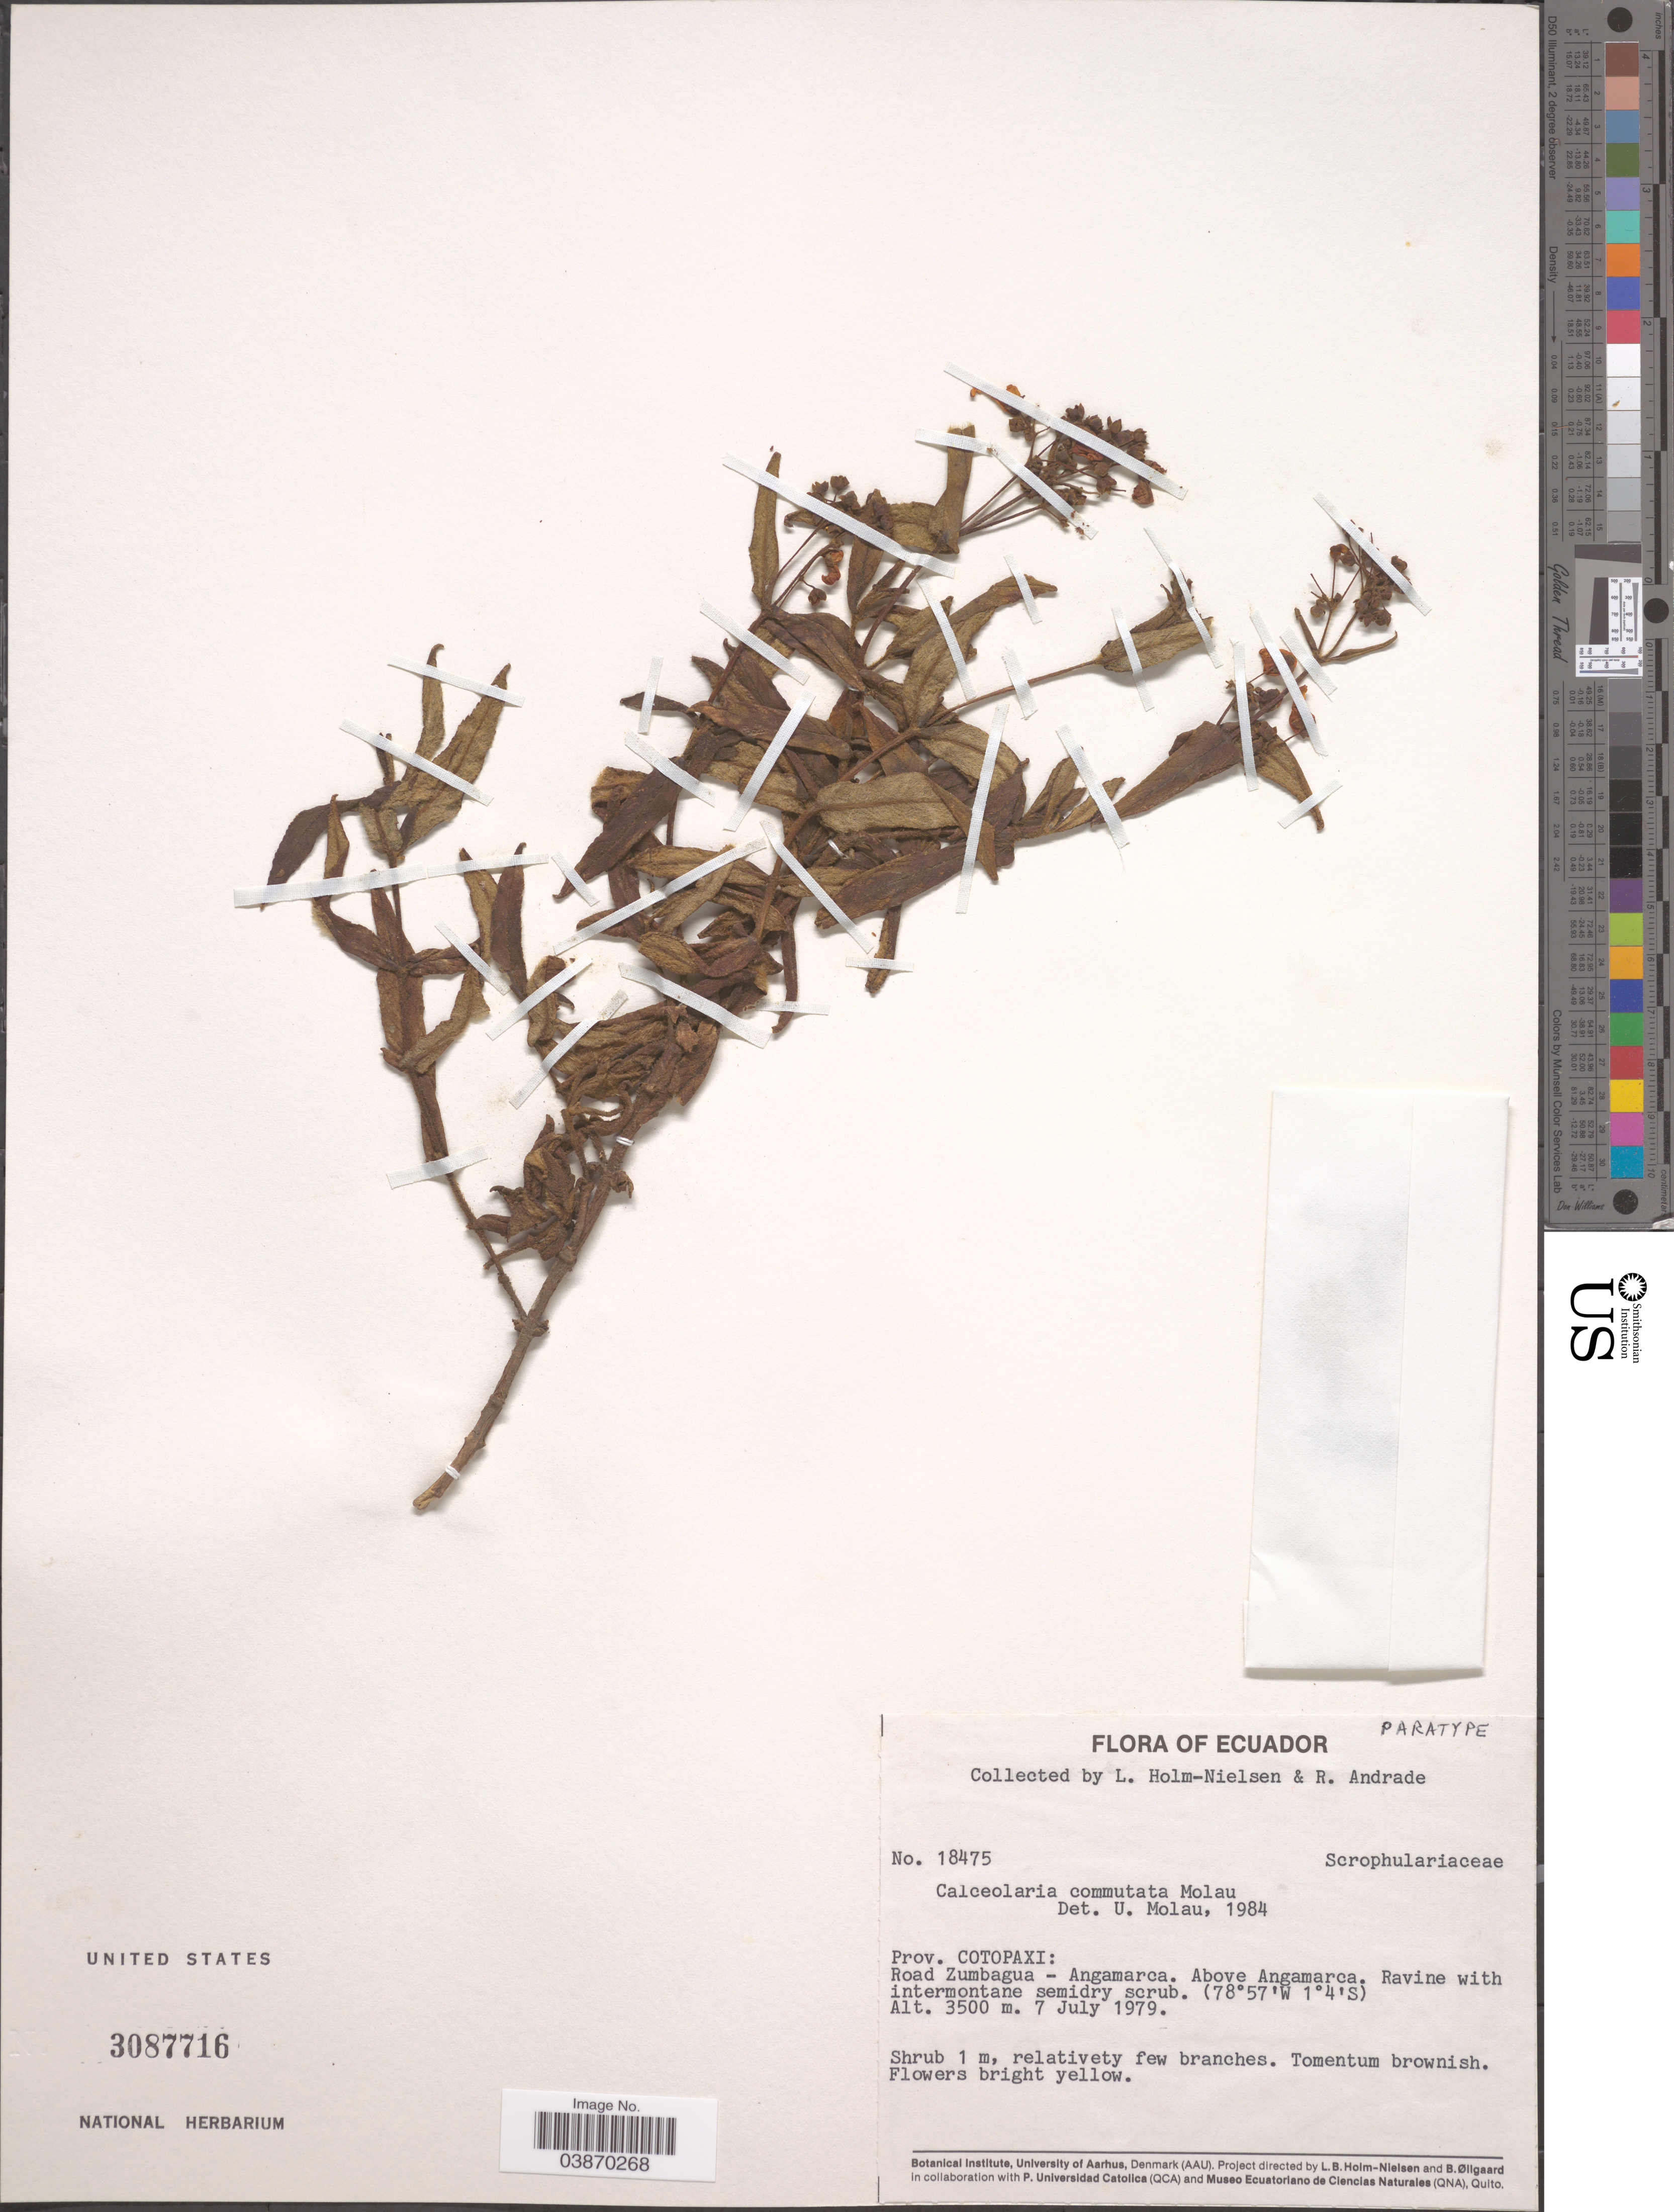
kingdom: Plantae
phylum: Tracheophyta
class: Magnoliopsida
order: Lamiales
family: Calceolariaceae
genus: Calceolaria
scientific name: Calceolaria commutata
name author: Molau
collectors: L. B. Holm-Nielsen & R. Andrade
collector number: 18475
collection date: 1979-07-07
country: Ecuador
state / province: Cotopaxi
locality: Road Zumbagua - Angamarca. Above Angamarca.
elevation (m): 3500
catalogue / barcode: US 3087716